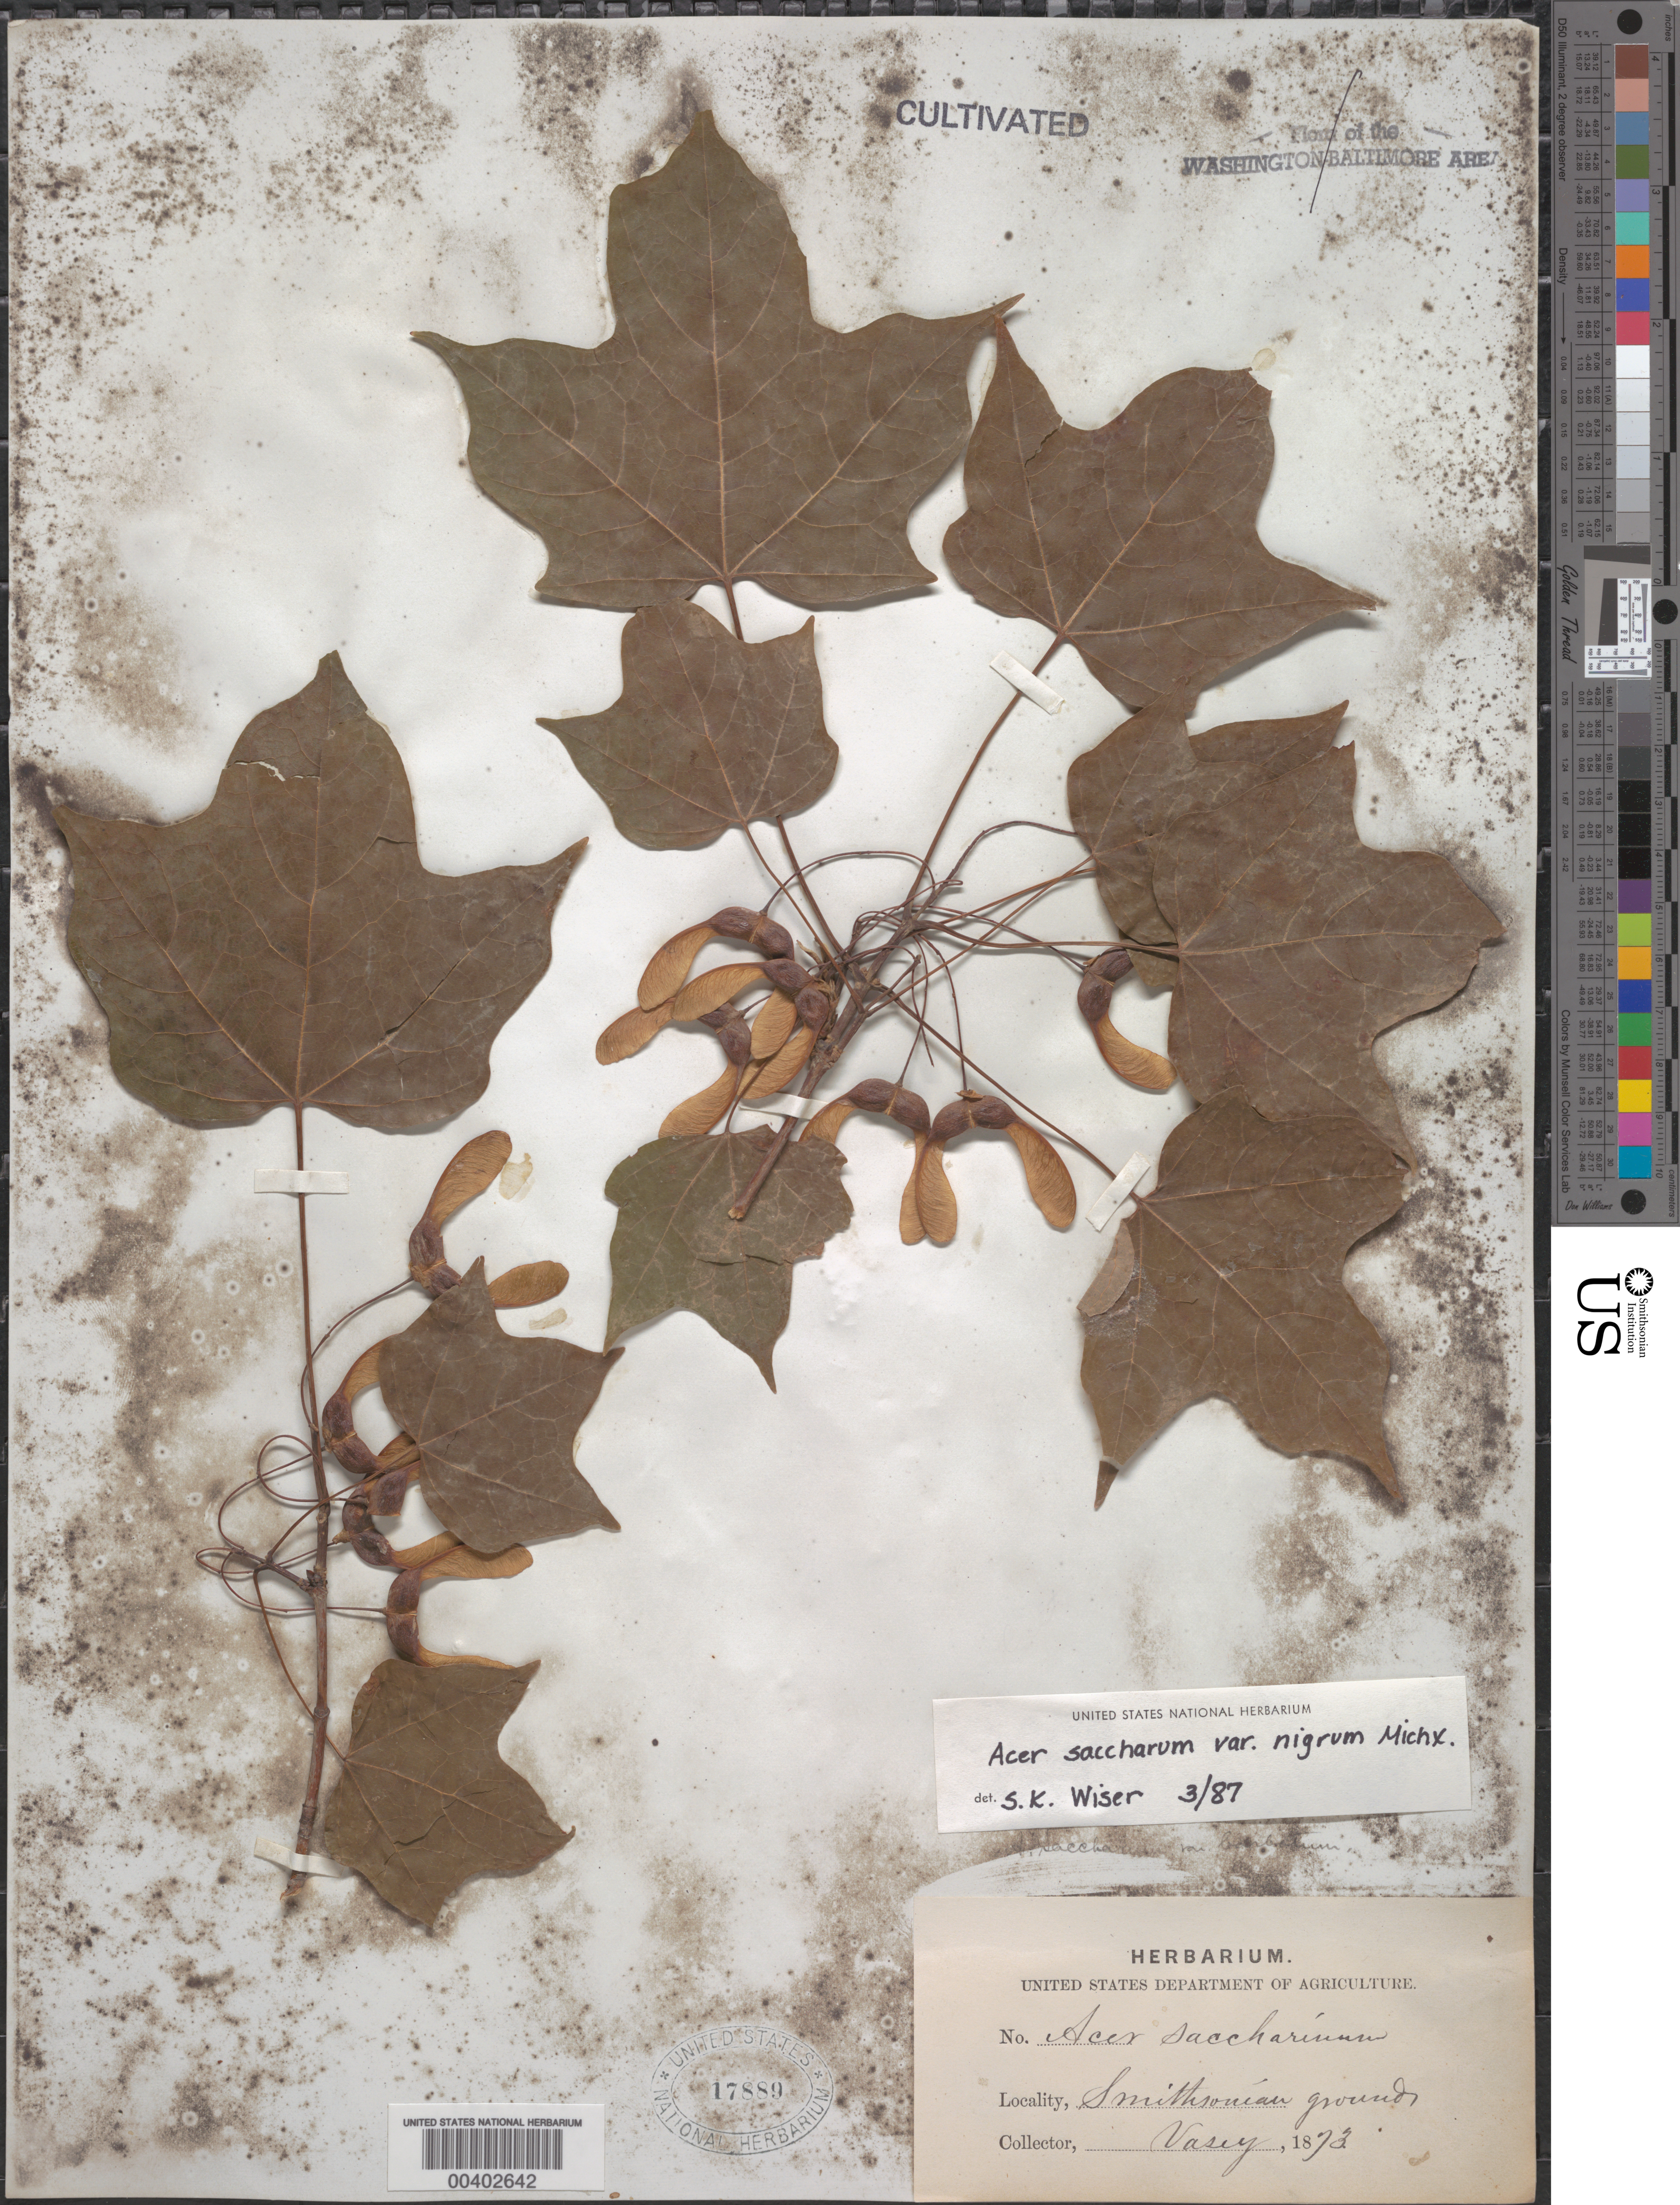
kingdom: Plantae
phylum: Tracheophyta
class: Magnoliopsida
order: Sapindales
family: Sapindaceae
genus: Acer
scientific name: Acer saccharum var. nigrum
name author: (F. Michx.) Britton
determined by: Wiser, S. K.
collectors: G. Vasey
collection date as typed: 1873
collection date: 1873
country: United States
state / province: District of Columbia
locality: Smithsonian grounds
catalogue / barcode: US 17889